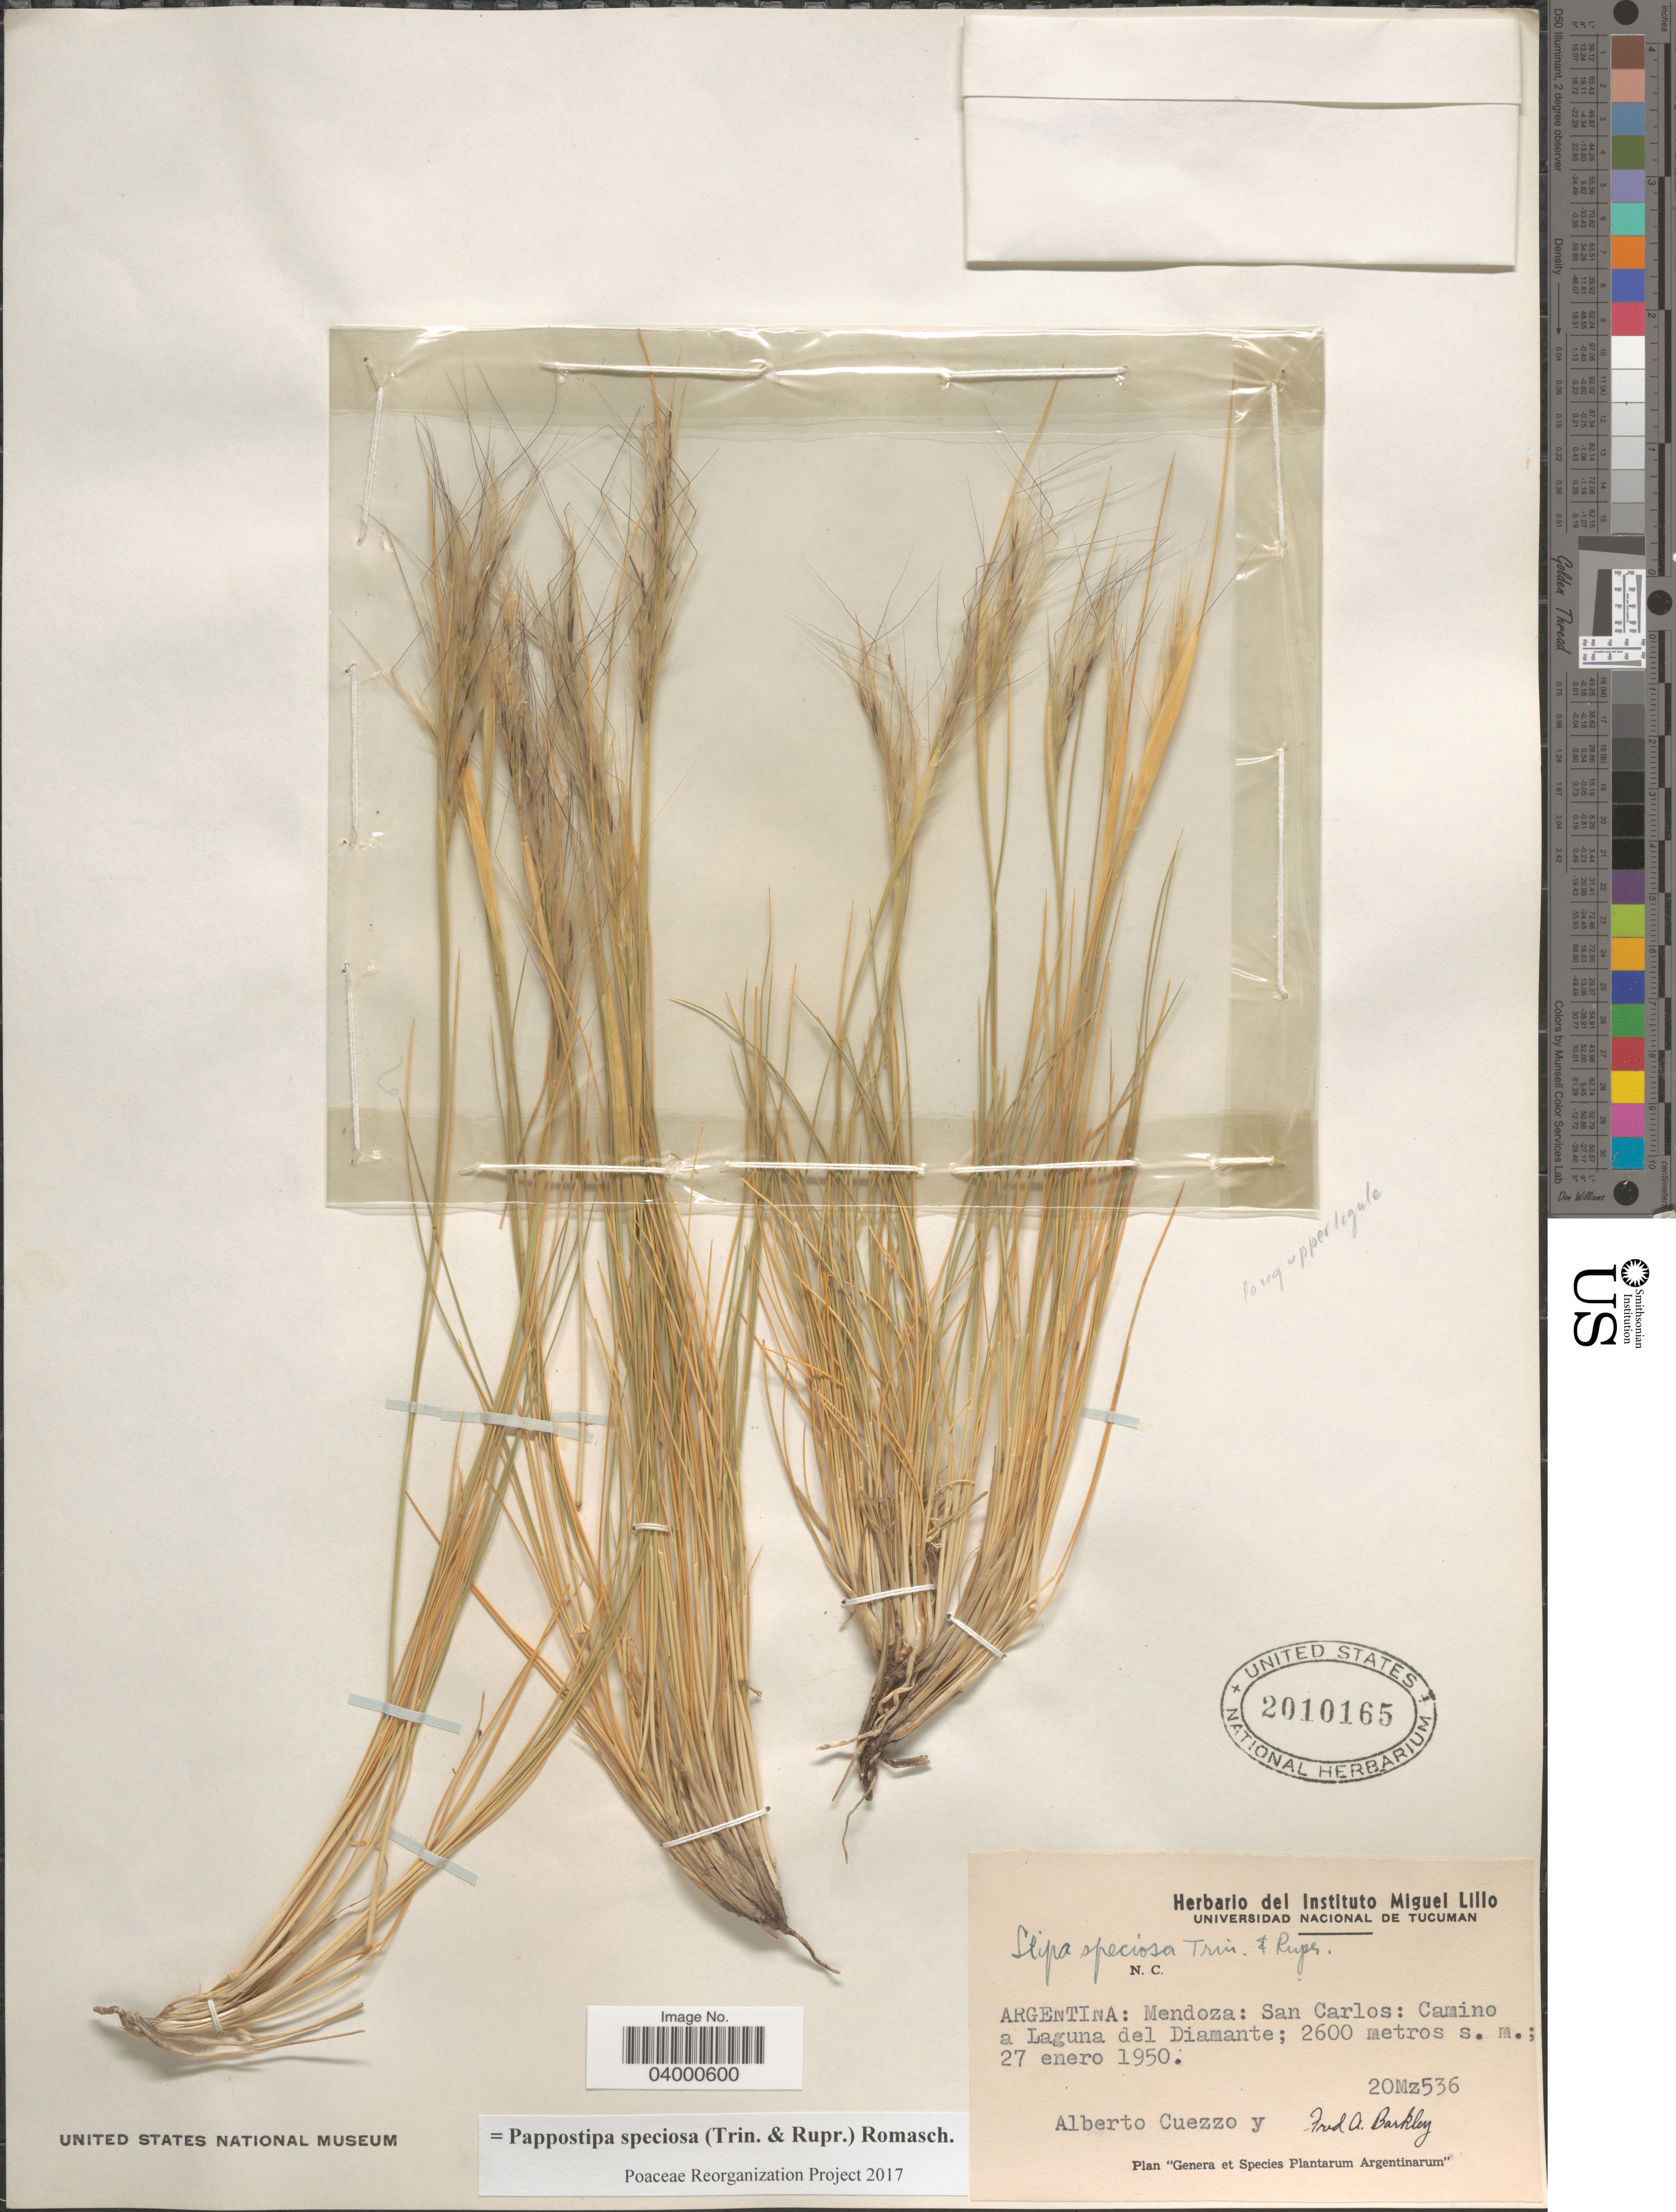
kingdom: Plantae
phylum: Tracheophyta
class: Liliopsida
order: Poales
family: Poaceae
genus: Pappostipa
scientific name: Pappostipa speciosa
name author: (Trin. & Rupr.) Romasch.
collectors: A. Cuezzo & F. A. Barkley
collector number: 20Mz536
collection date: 1950-01-27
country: Argentina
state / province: Mendoza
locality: San Carlos: Camino a Laguna del Diamante.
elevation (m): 2600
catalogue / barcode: US 2010165